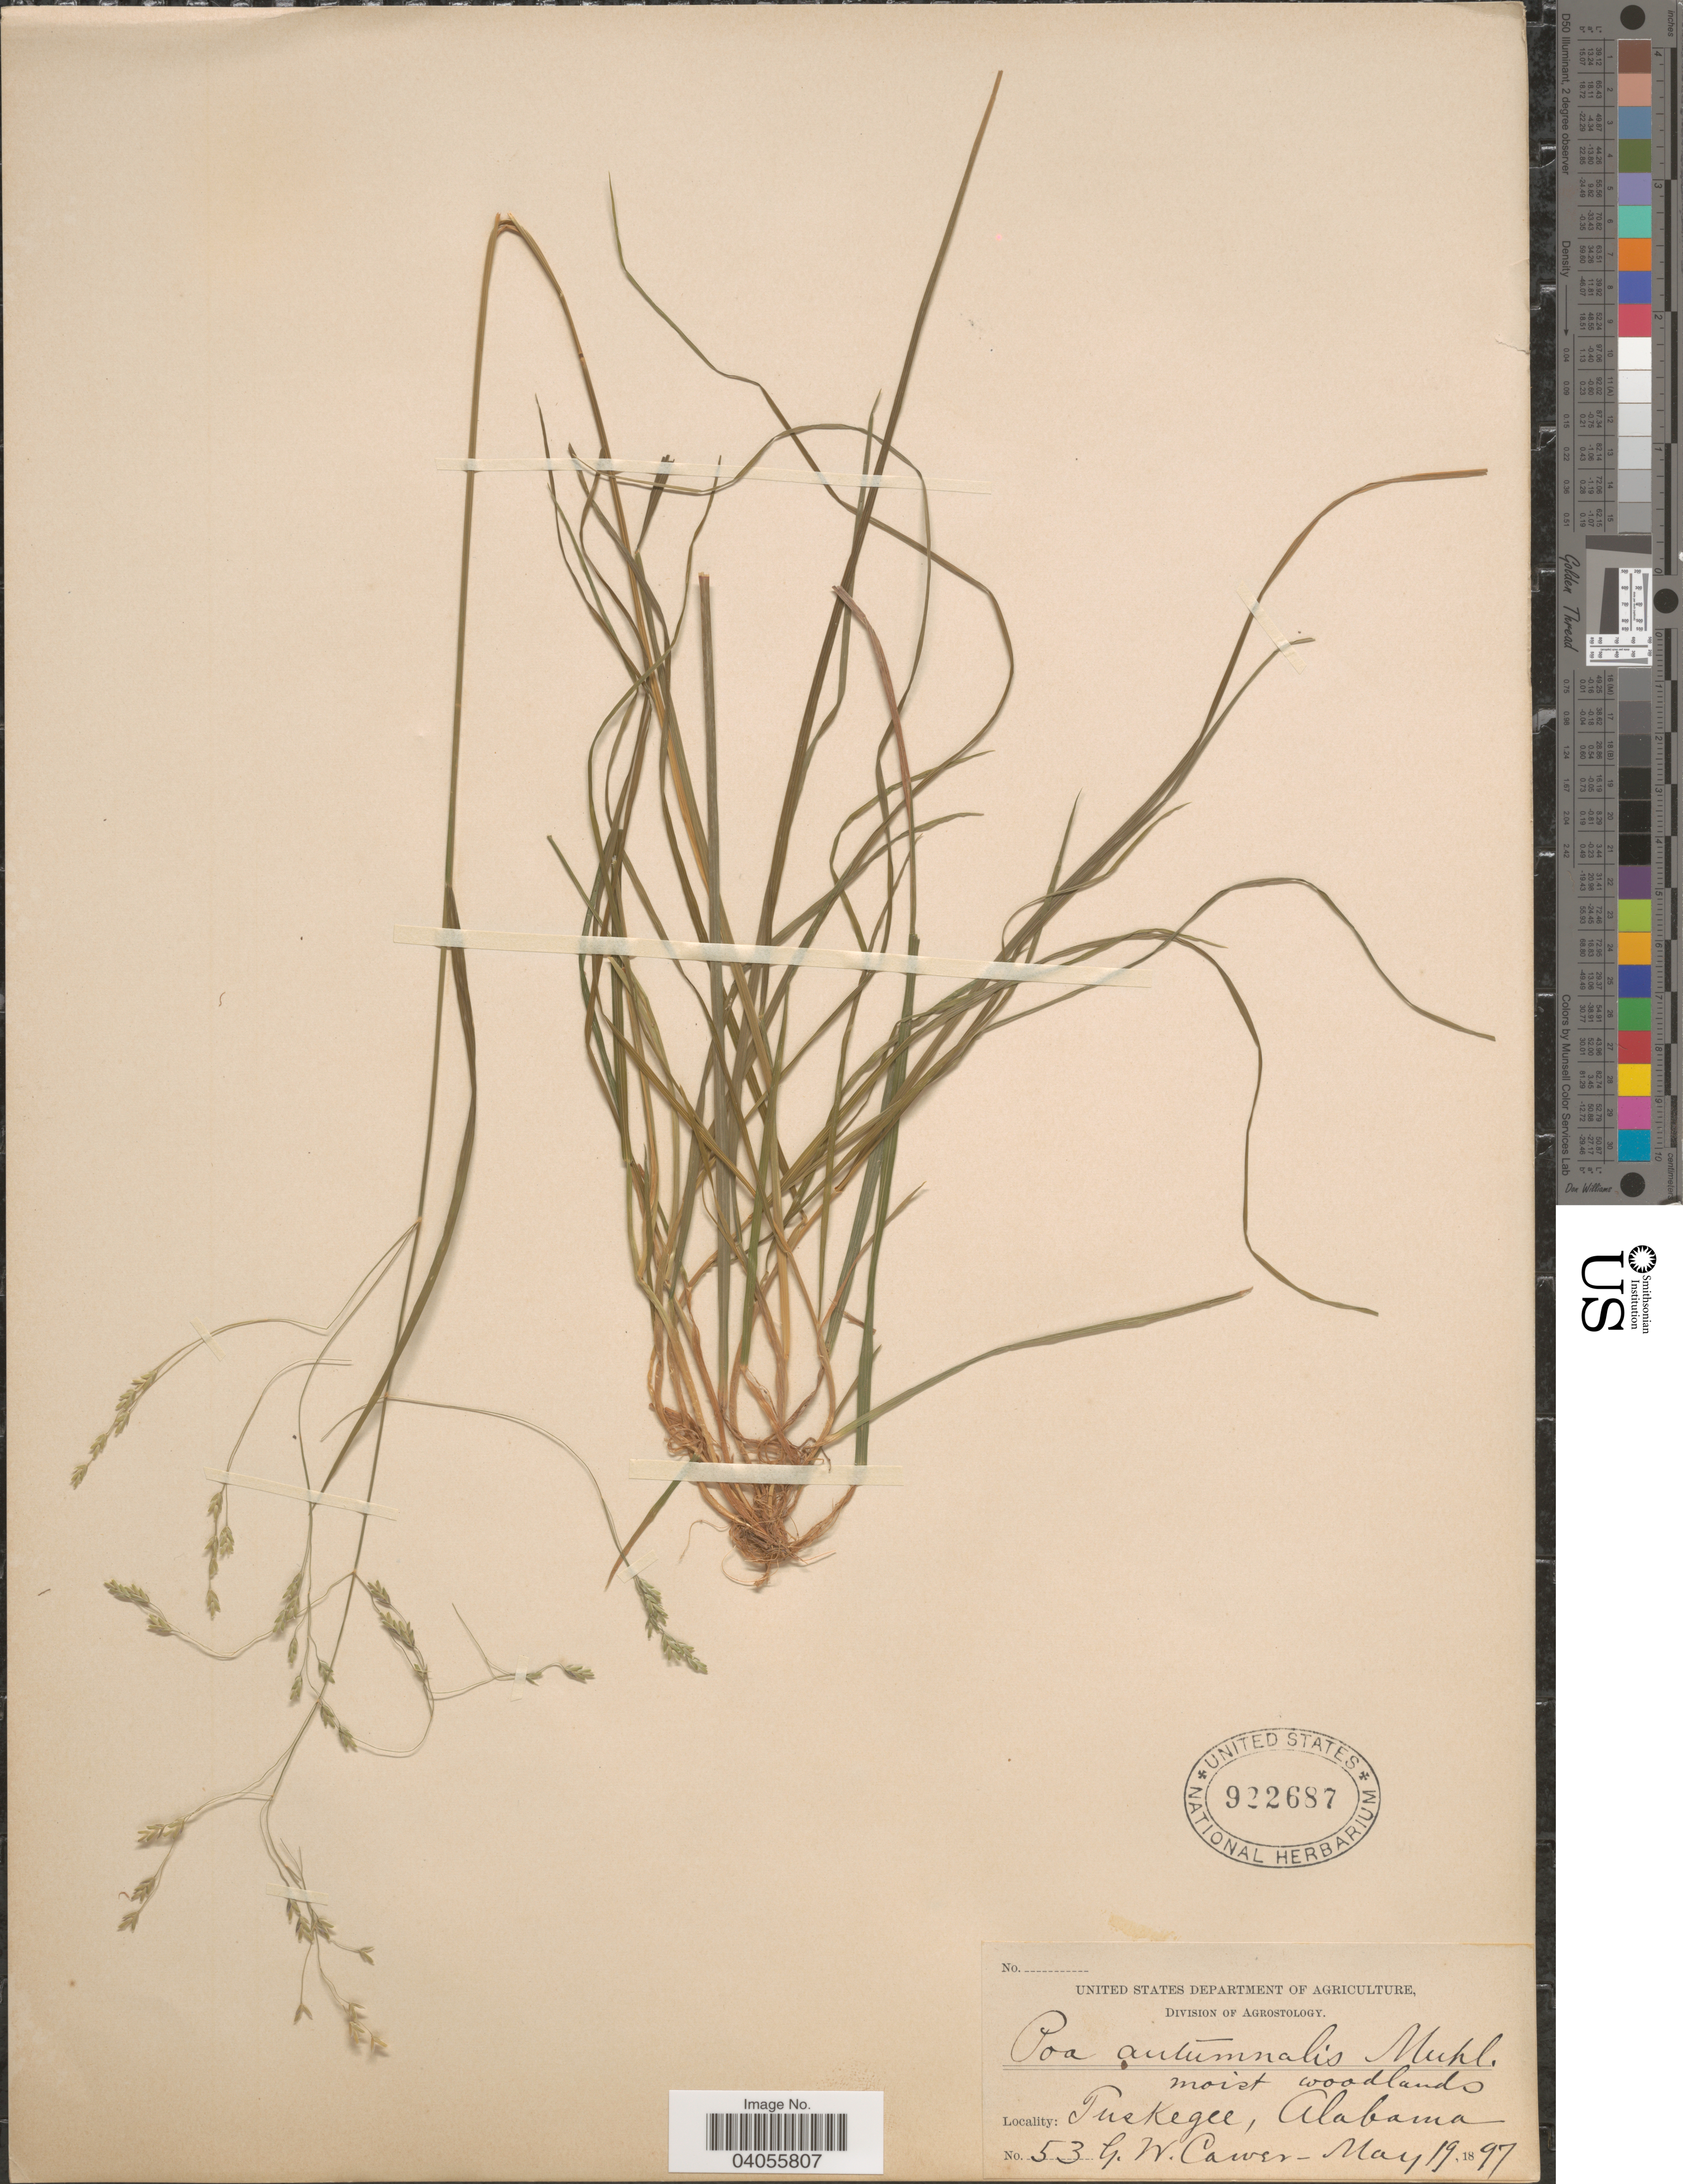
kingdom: Plantae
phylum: Tracheophyta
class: Liliopsida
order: Poales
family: Poaceae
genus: Poa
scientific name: Poa autumnalis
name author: Muhl. ex Elliott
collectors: G. Carver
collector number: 53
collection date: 1897-05-19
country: United States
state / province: Alabama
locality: Tuskegee.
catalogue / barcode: US 922687